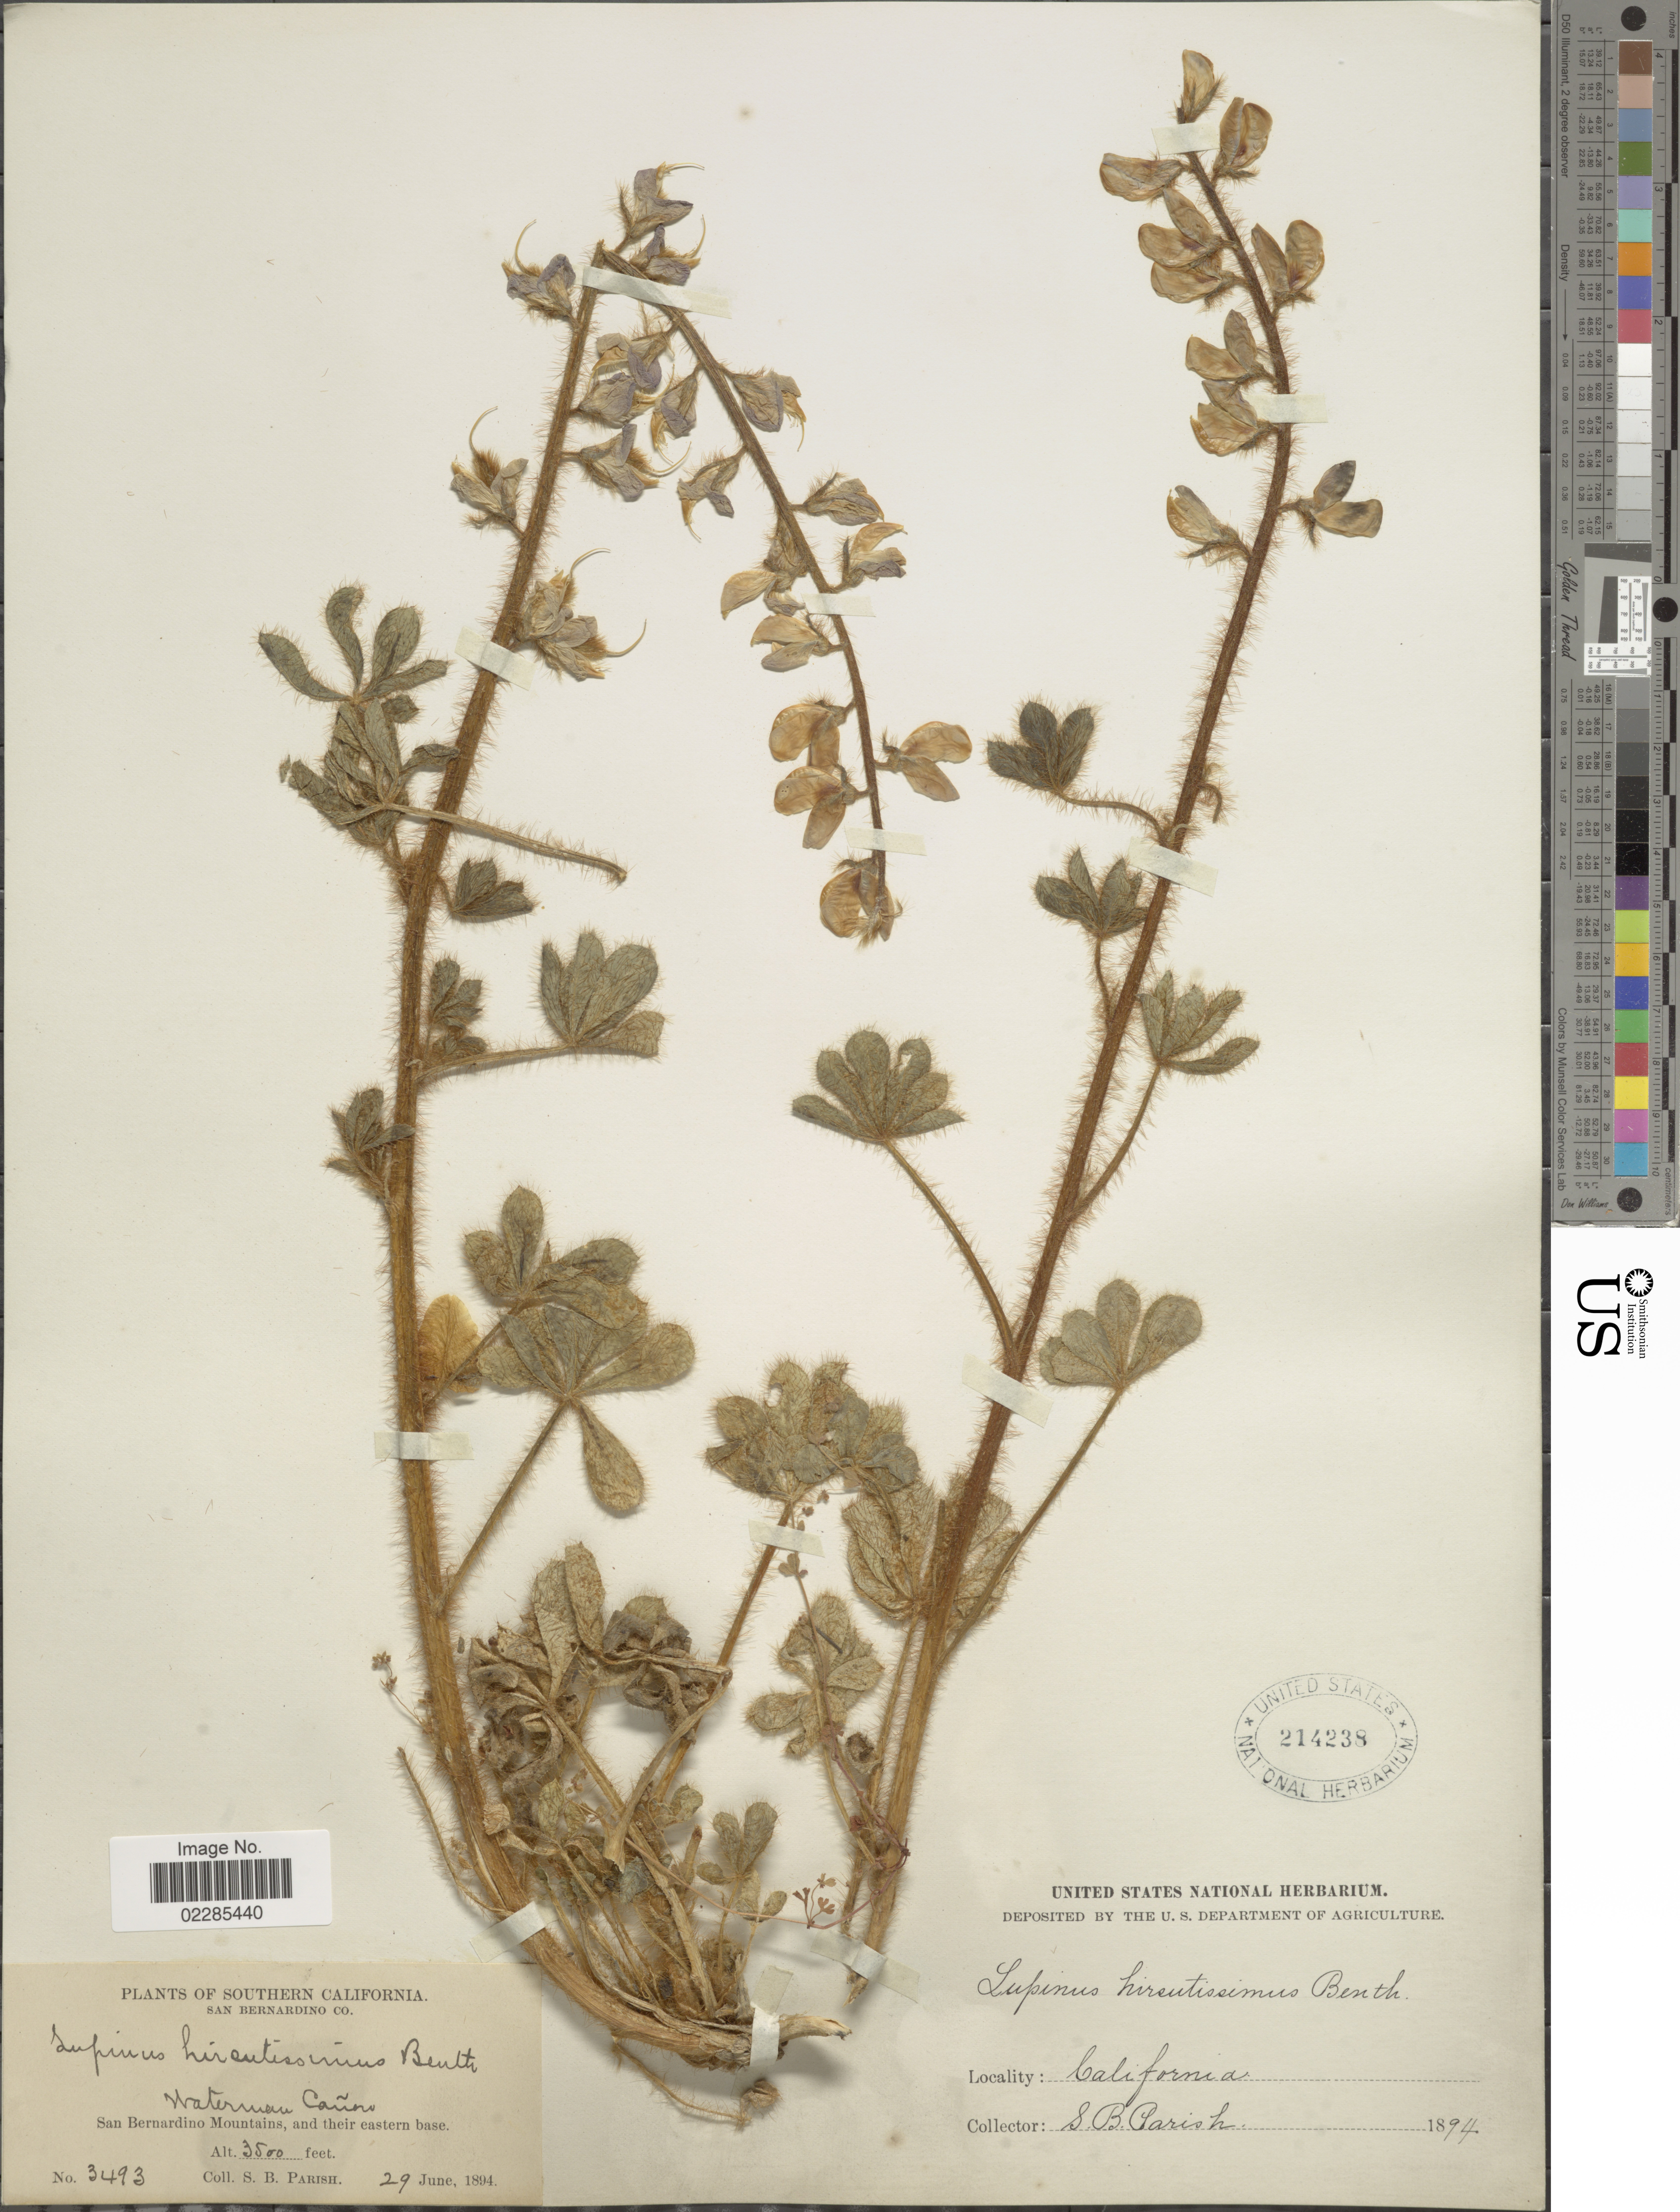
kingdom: Plantae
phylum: Tracheophyta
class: Magnoliopsida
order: Fabales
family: Fabaceae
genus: Lupinus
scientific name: Lupinus hirsutissimus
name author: Benth.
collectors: S. B. Parish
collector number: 3493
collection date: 1894-06-29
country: United States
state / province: California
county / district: San Bernardino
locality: Southern California, San Bernardino Co, Waterman Cañero, San Bernardino Mountains, and their eastern base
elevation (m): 1067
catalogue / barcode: US 214238